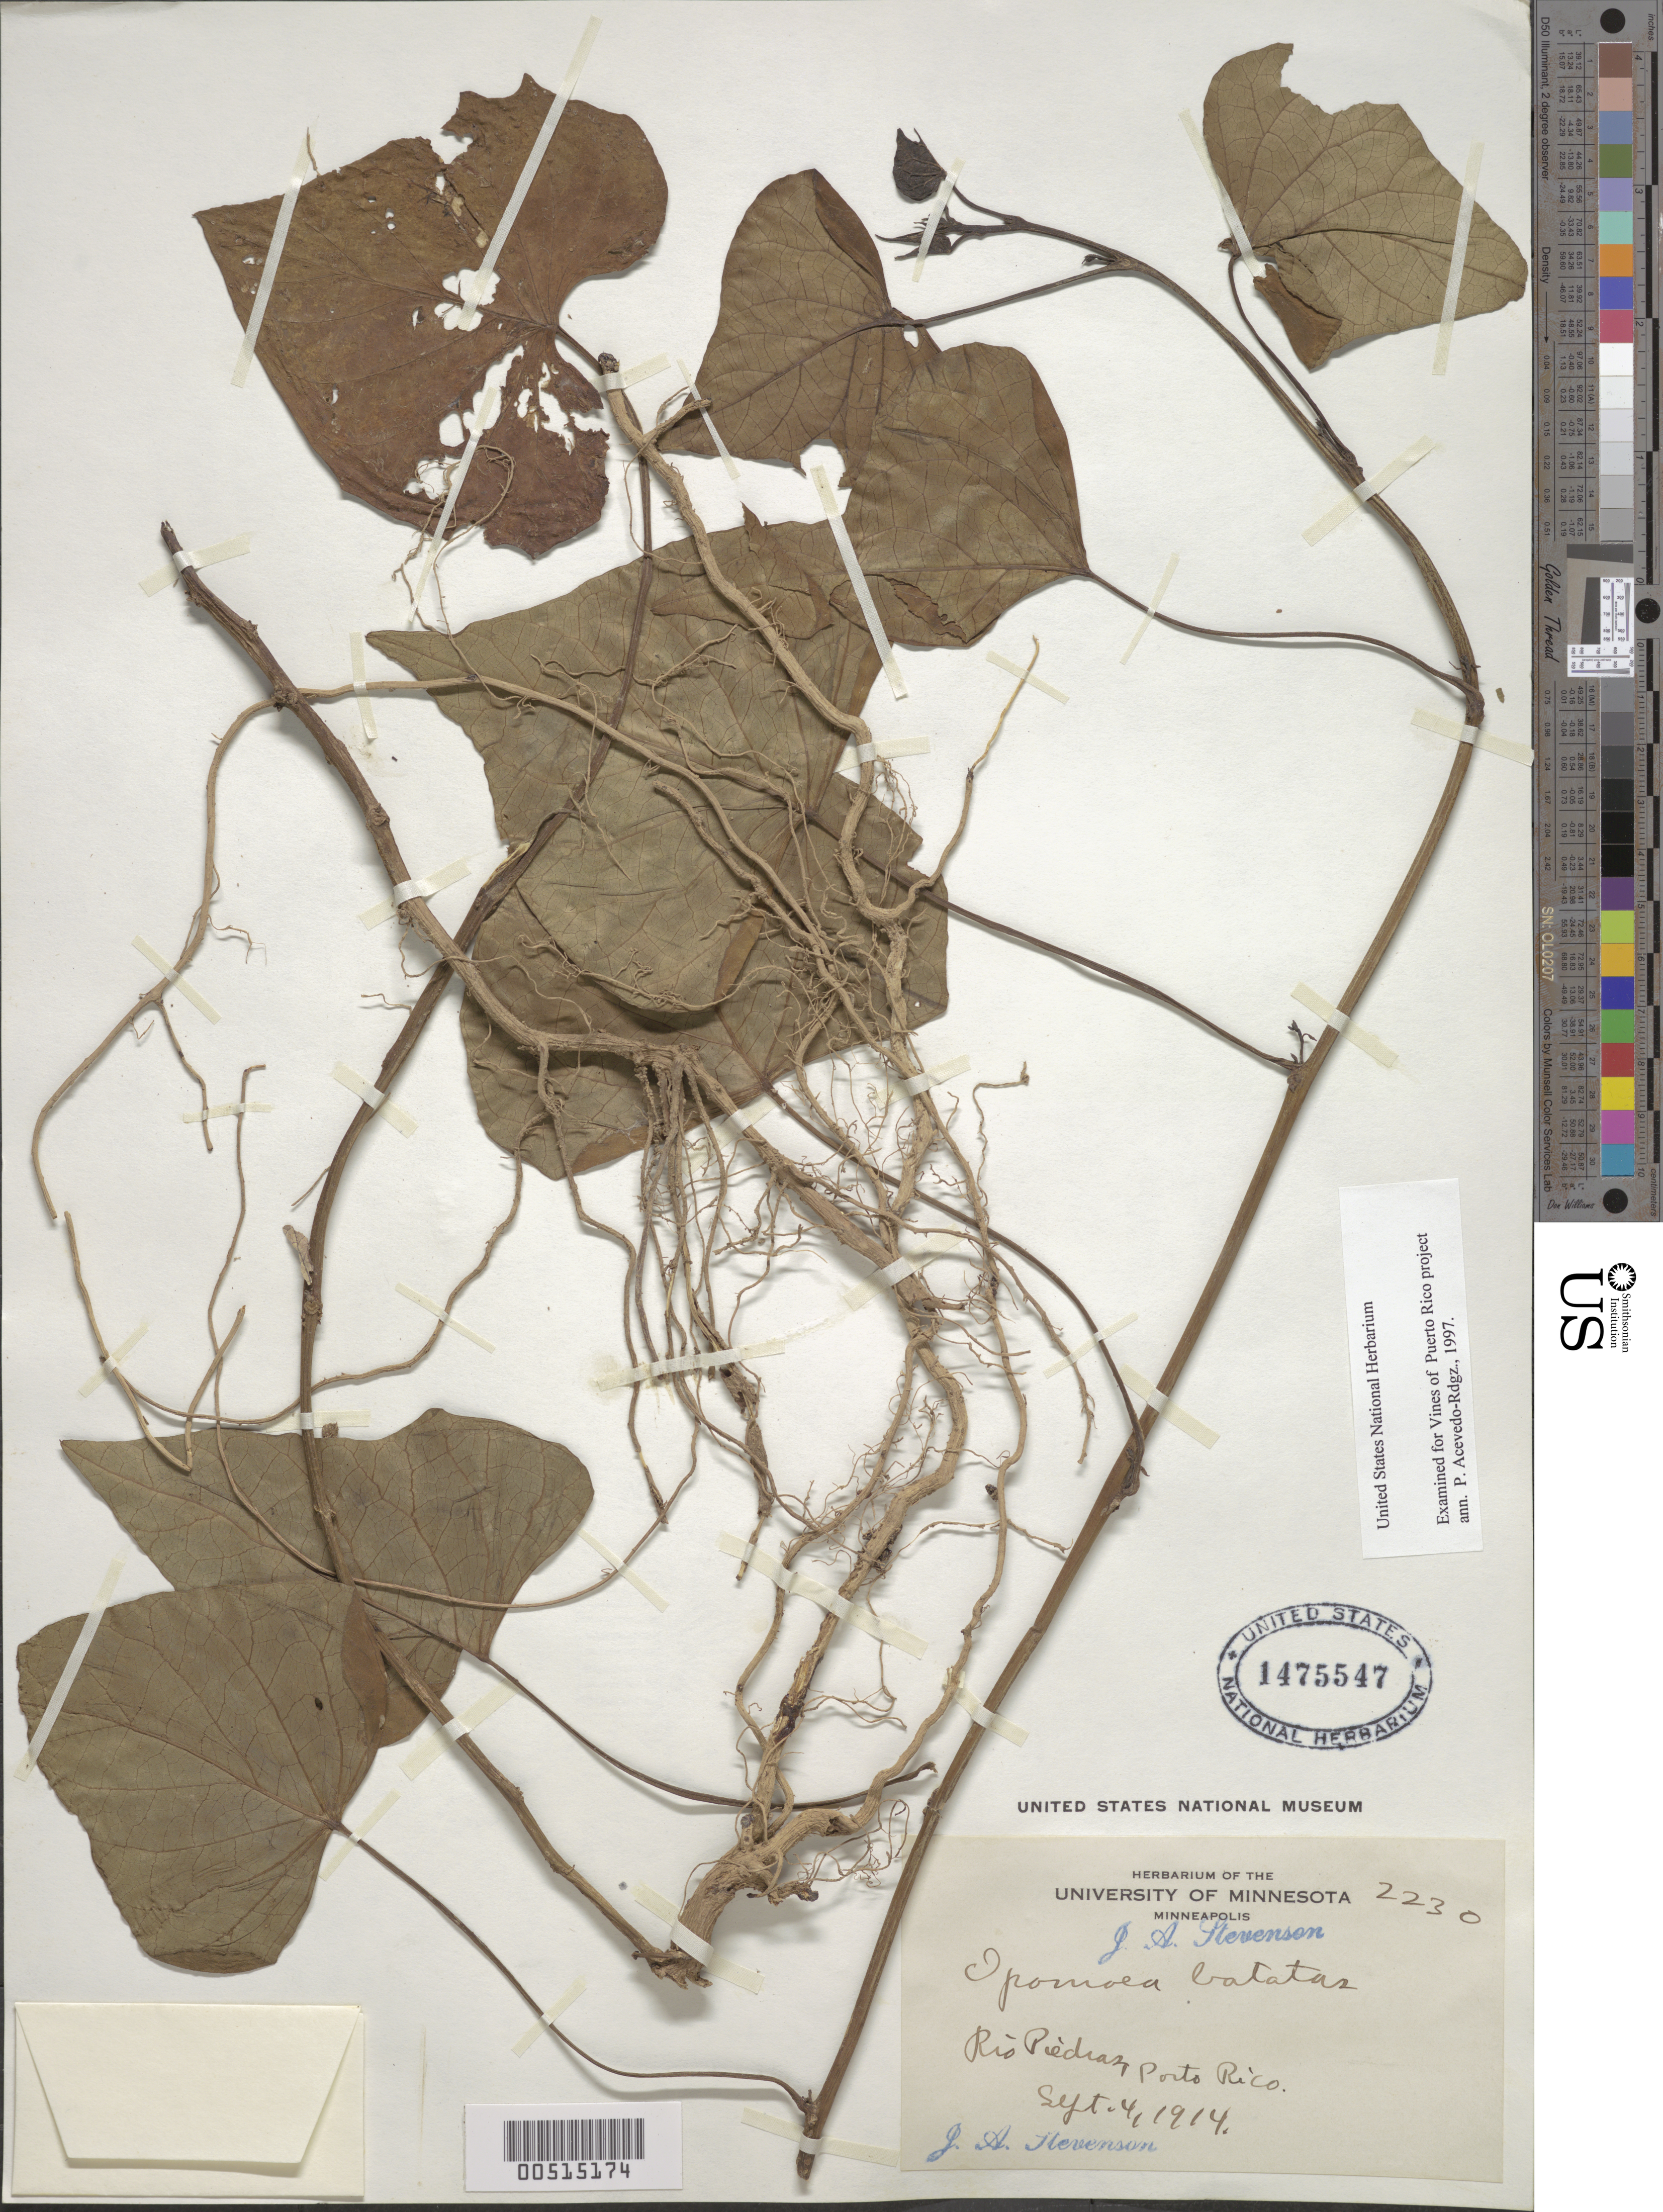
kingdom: Plantae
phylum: Tracheophyta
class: Magnoliopsida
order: Solanales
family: Convolvulaceae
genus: Ipomoea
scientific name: Ipomoea alba L.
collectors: G. Goll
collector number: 154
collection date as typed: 10 Nov 1899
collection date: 1899-11-10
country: Puerto Rico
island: Greater Antilles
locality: Sabana Llana.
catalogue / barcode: US 1475547